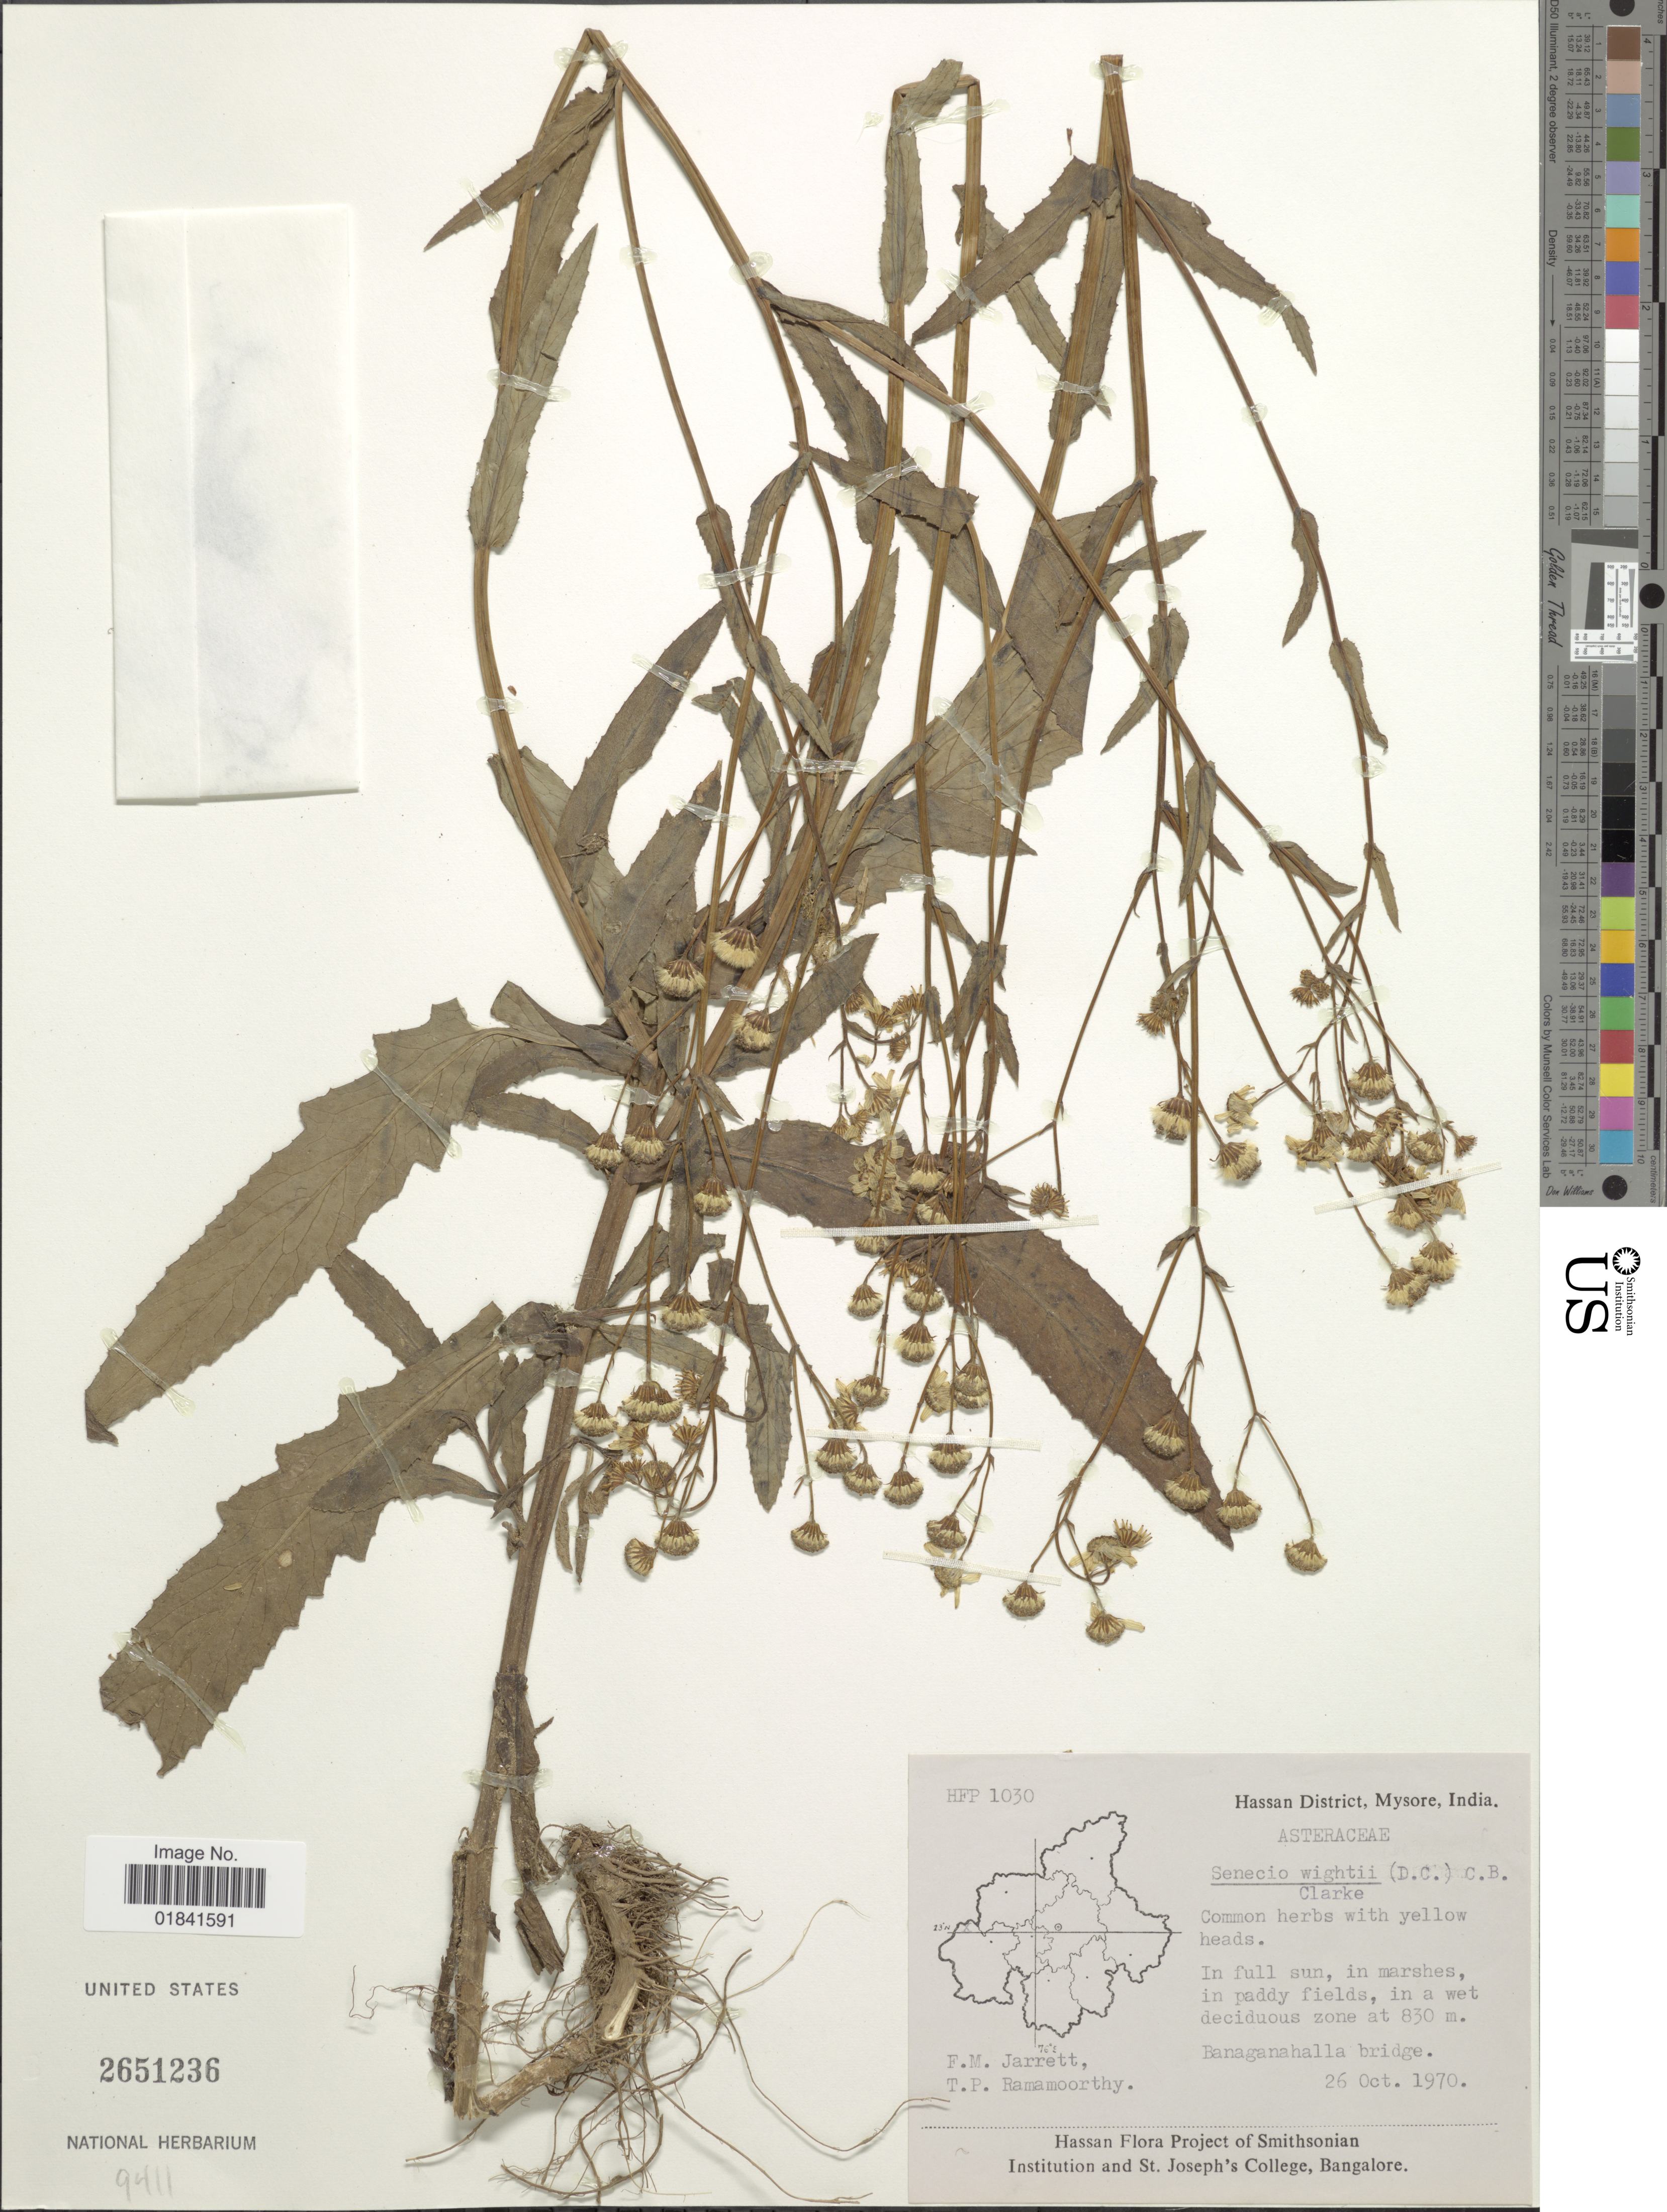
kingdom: Plantae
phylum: Tracheophyta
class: Magnoliopsida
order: Asterales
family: Asteraceae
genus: Senecio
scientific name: Senecio wightii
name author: (DC.) Benth. ex C.B. Clarke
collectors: F. M. Jarrett & T. P. Ramamoorthy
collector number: HFP 1030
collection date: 1970-10-26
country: India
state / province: Karnataka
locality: Hassan District, Mysore, Banaganahalla bridge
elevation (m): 830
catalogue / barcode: US 2651236